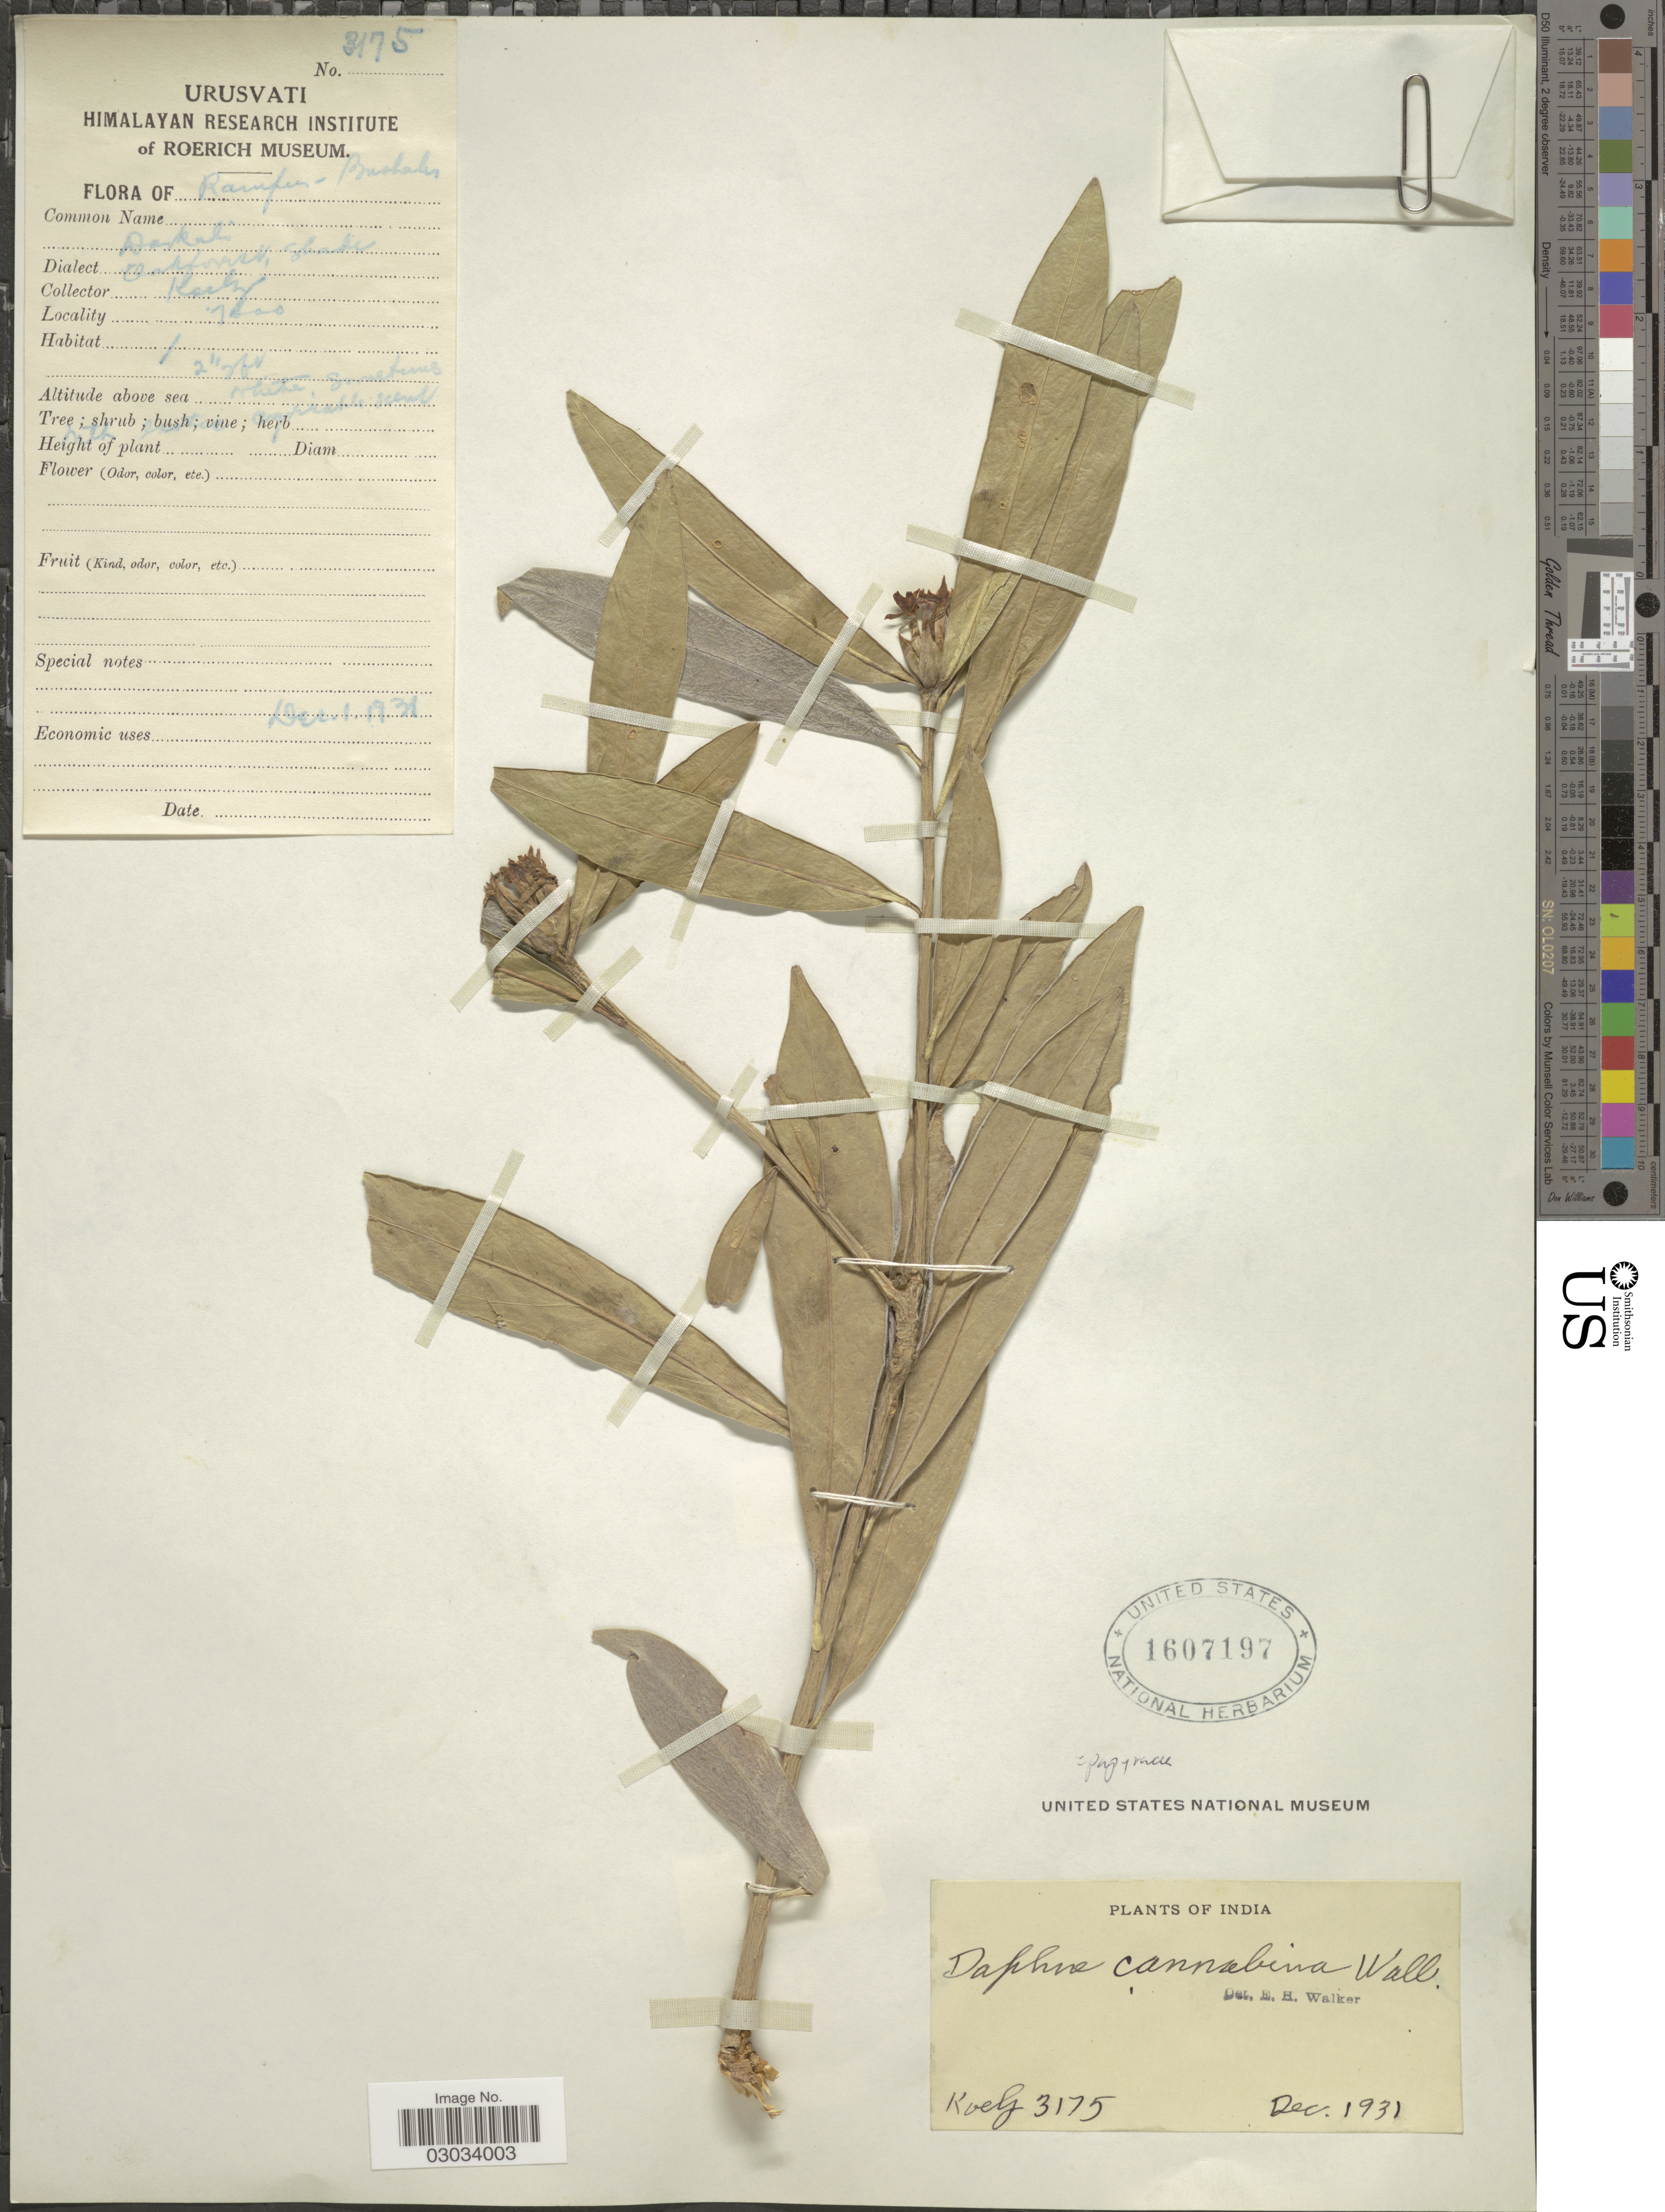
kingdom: Plantae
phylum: Tracheophyta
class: Magnoliopsida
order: Malvales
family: Thymelaeaceae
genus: Daphne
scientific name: Daphne papyracea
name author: Wall. ex Steud.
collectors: W. N. Koelz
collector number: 3175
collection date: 1931-12-01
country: India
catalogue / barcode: US 1607197